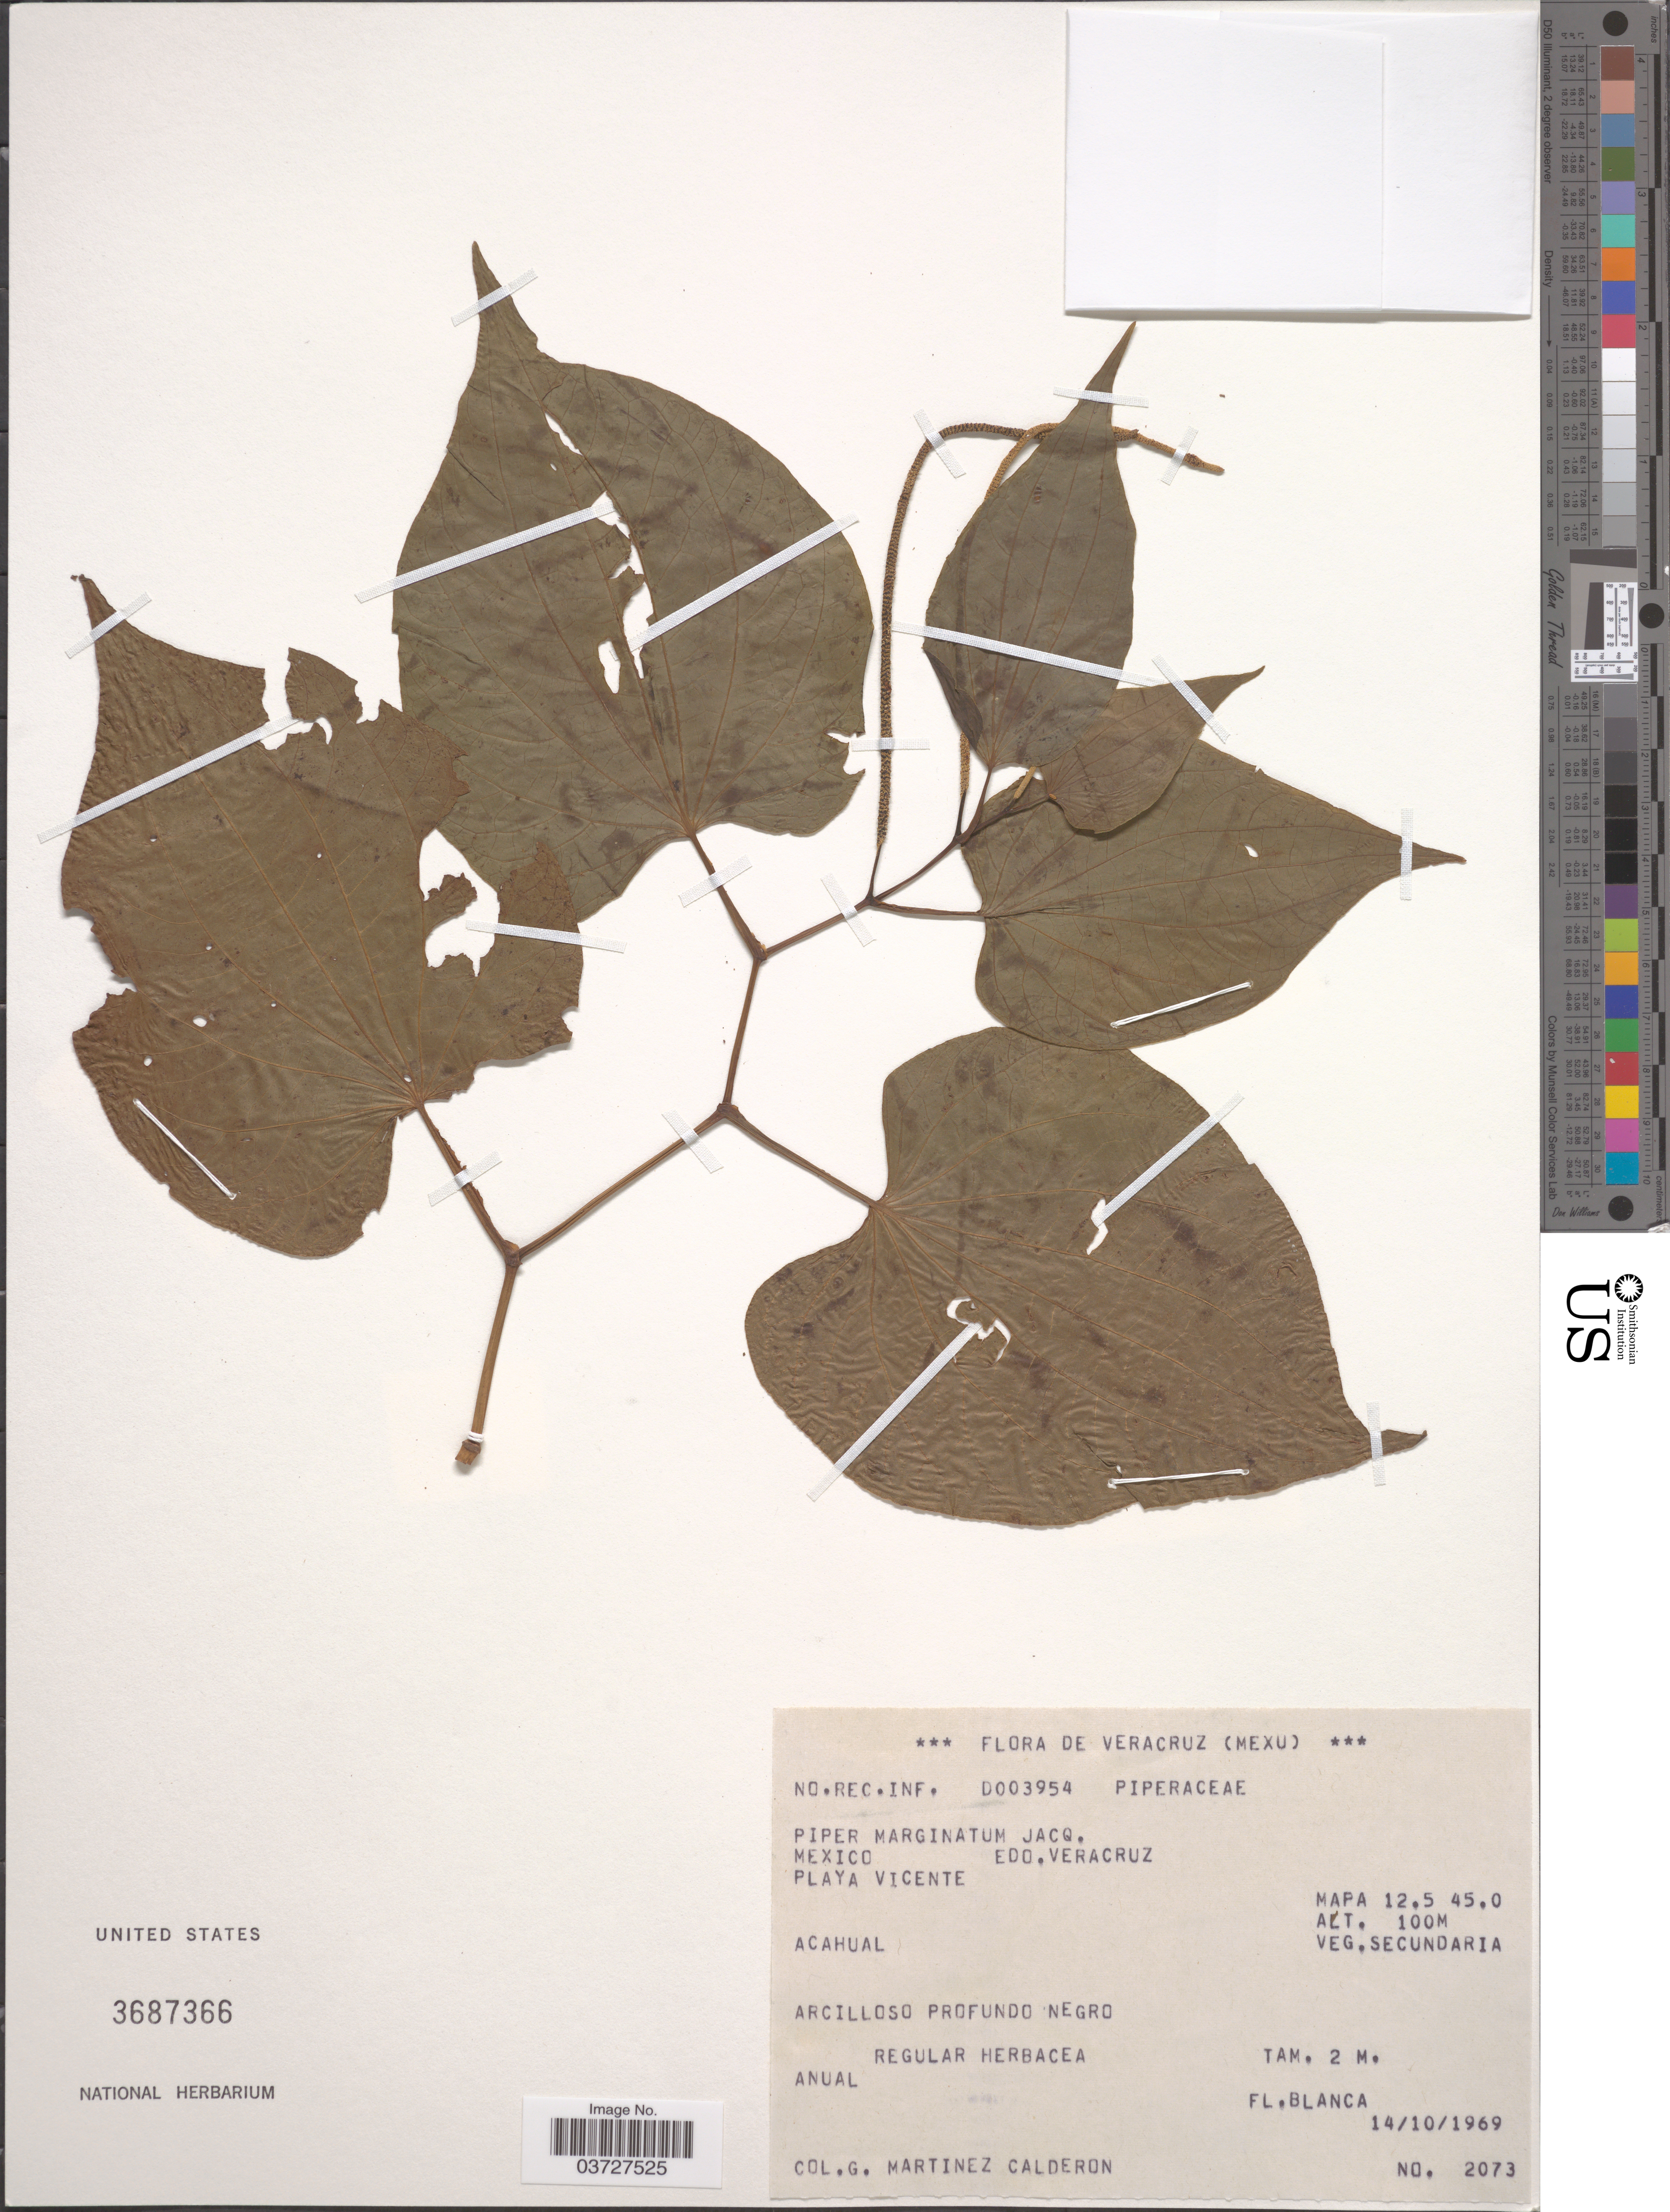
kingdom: Plantae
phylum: Tracheophyta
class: Magnoliopsida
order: Piperales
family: Piperaceae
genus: Piper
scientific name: Piper marginatum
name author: Jacq.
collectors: G. Martínez Calderón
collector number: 2073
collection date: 1969-10-14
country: Mexico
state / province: Veracruz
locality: Veracruz. Playa Vicente. Acahual. Mapa 12.5 45.0.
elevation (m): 100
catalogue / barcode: US 3687366